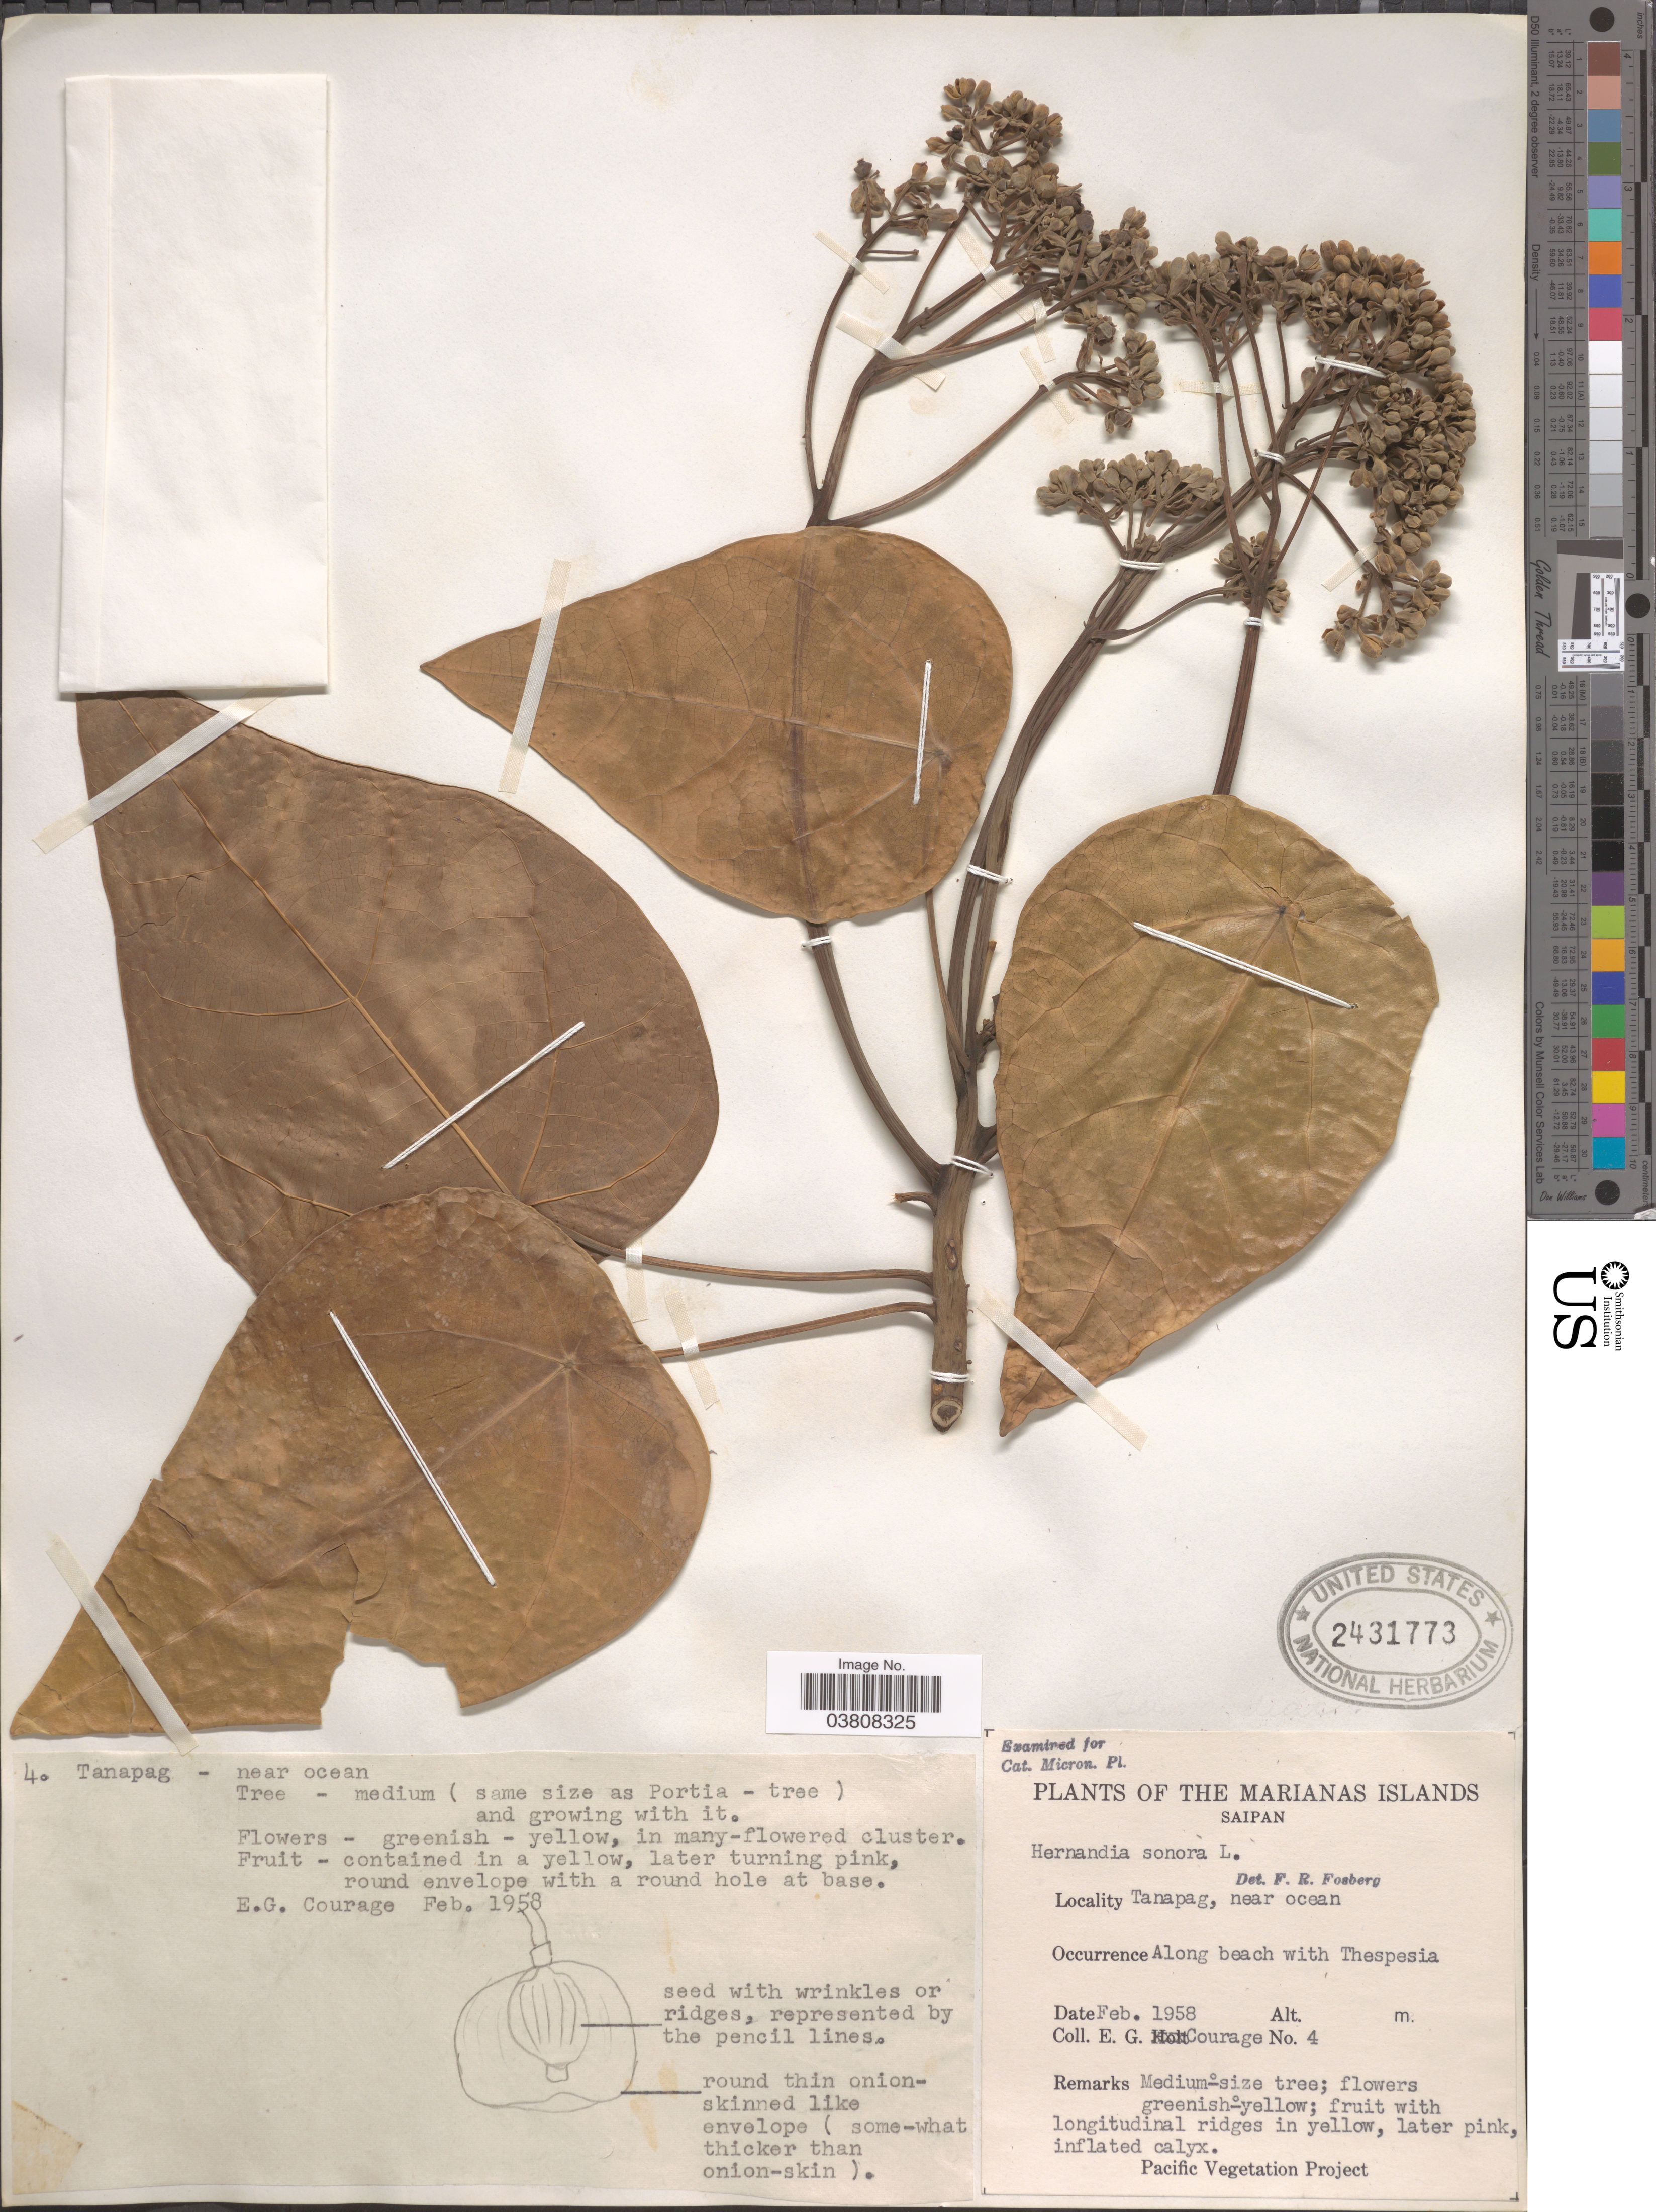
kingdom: Plantae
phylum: Tracheophyta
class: Magnoliopsida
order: Laurales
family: Hernandiaceae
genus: Hernandia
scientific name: Hernandia nymphaeifolia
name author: (C. Presl) Kubitzki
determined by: Strong, Mark T., (BOT), Smithsonian Institution - National Museum of Natural History (UNITED STATES)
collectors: E. Courage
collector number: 4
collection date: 1958-02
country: Northern Mariana Islands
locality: The Marianas Islands. Saipan. Tanapag, near ocean.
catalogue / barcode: US 2431773